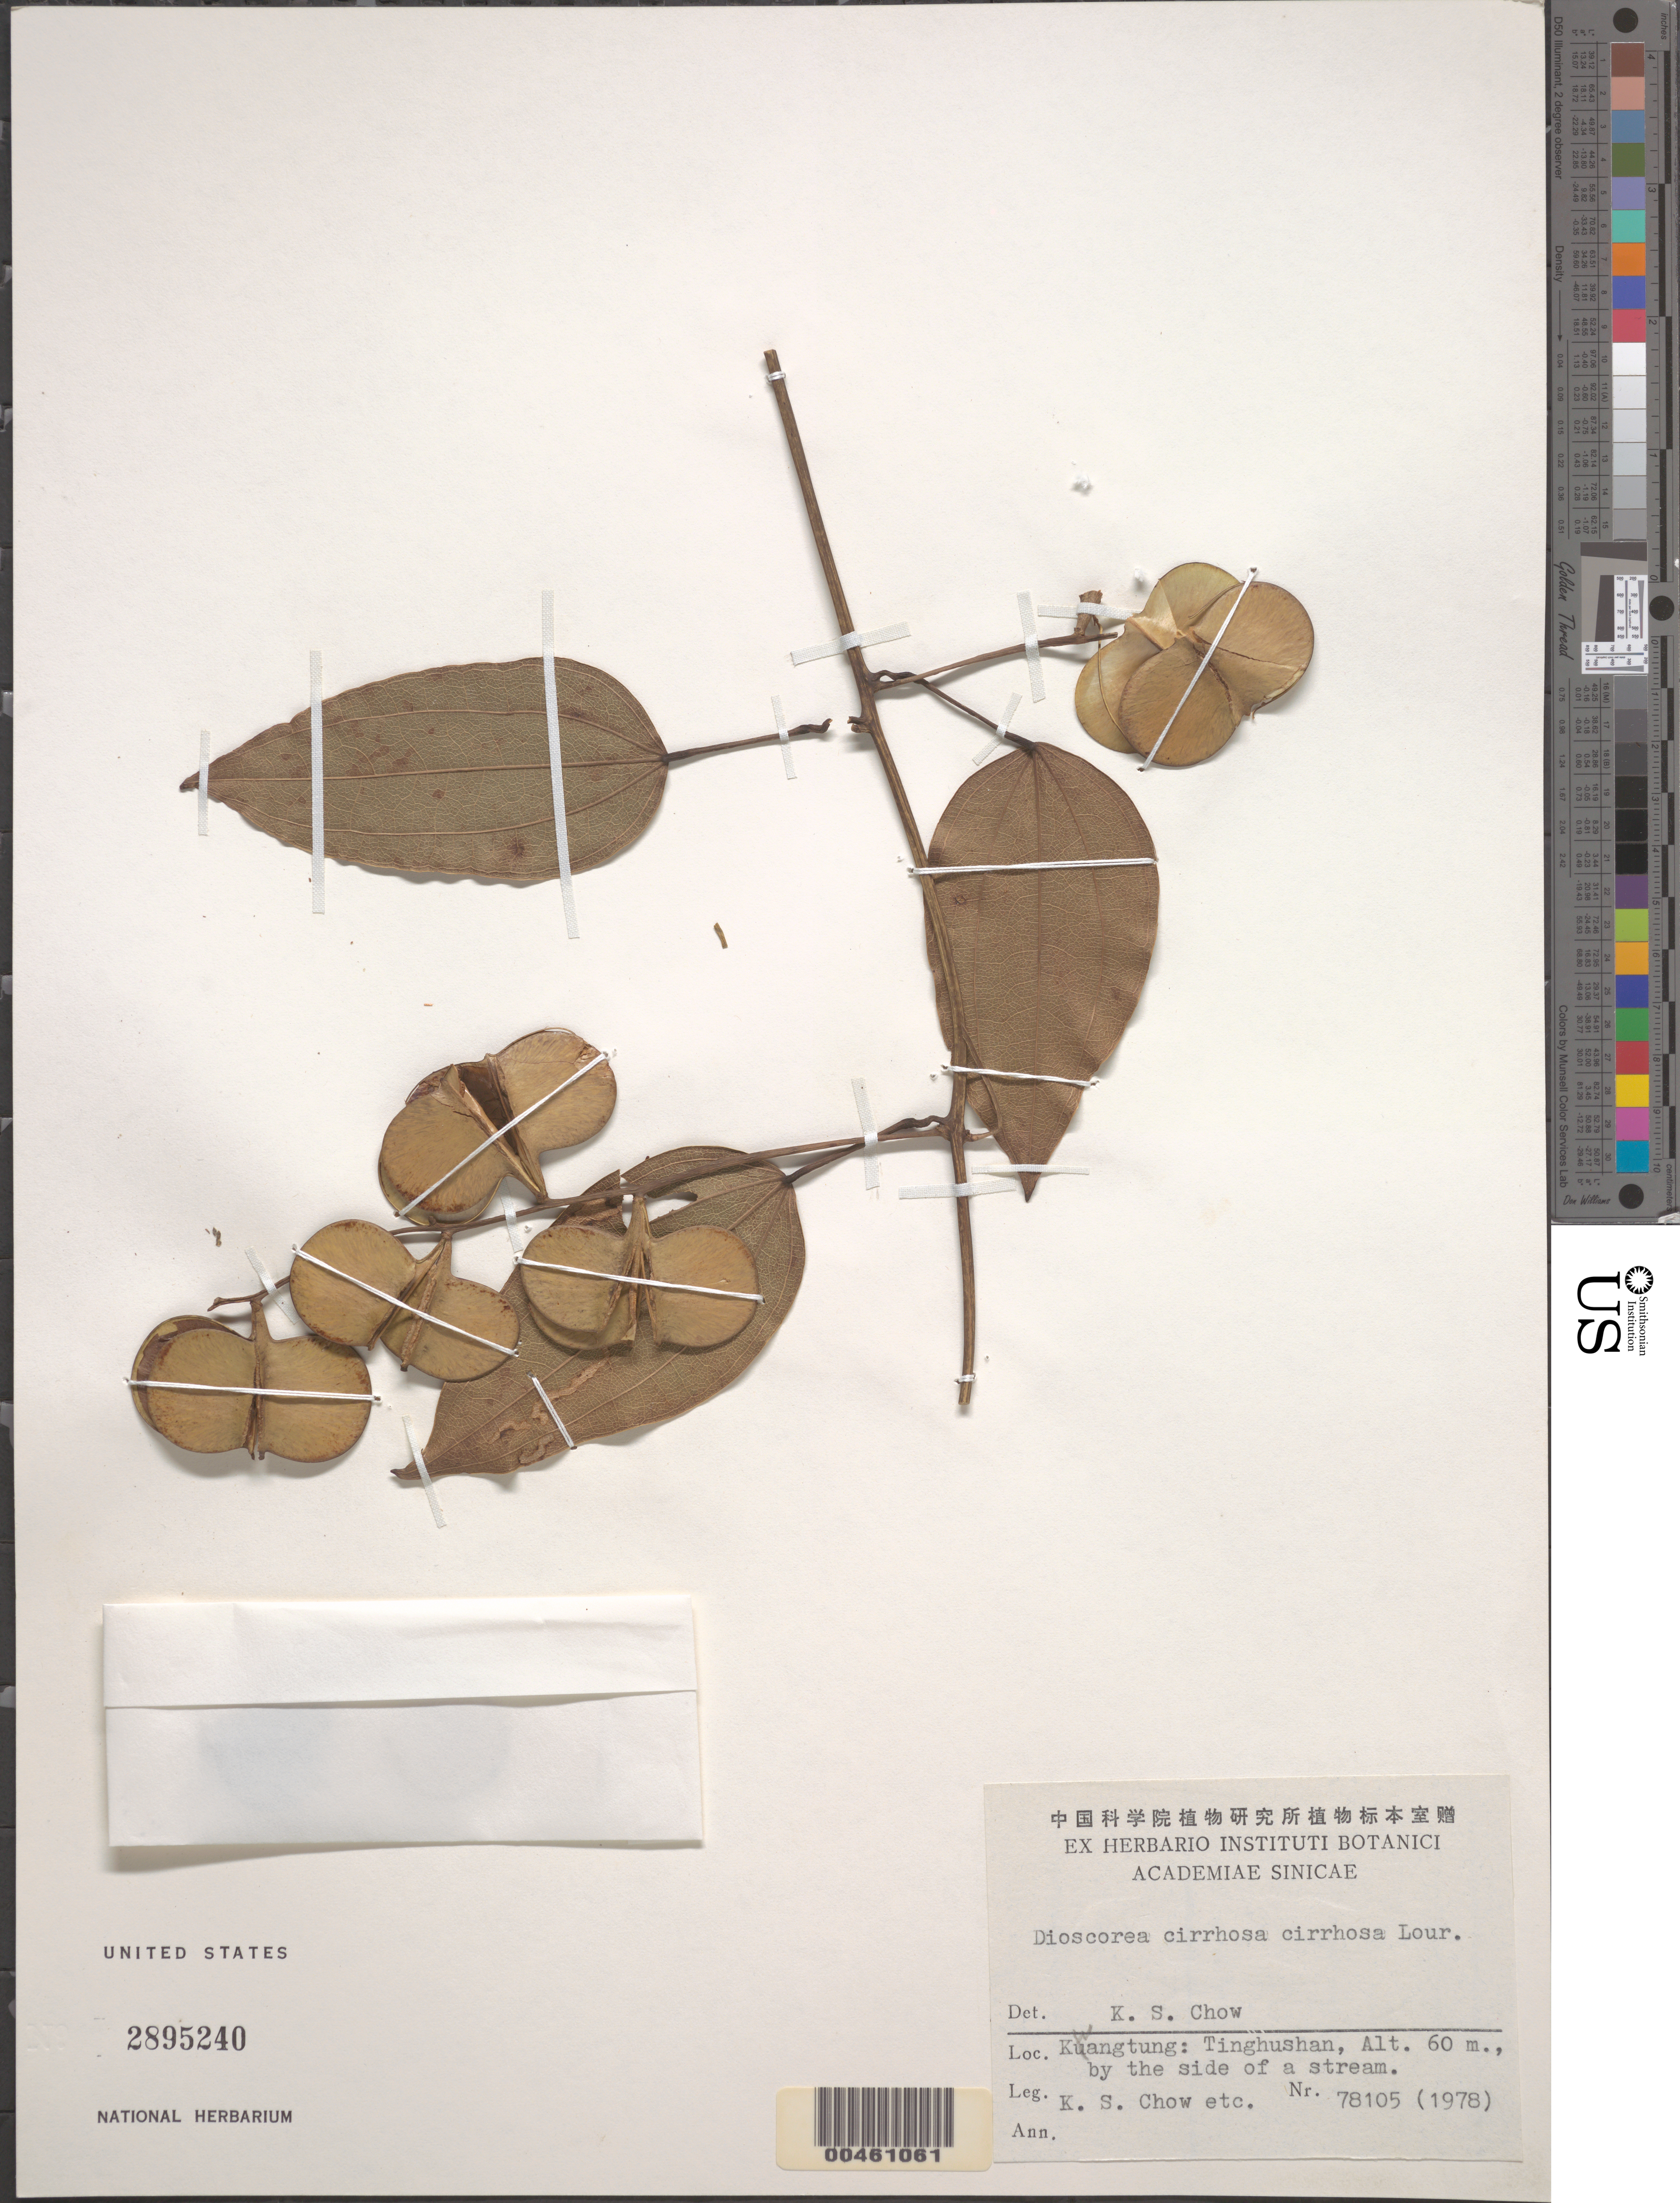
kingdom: Plantae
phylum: Tracheophyta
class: Liliopsida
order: Dioscoreales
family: Dioscoreaceae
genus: Dioscorea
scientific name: Dioscorea cirrhosa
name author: Lour.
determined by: Chow, K. S.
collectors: K. S. Chow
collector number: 78105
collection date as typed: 1978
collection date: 1978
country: China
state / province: Guangdong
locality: Tinghushan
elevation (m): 60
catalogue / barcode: US 2895240